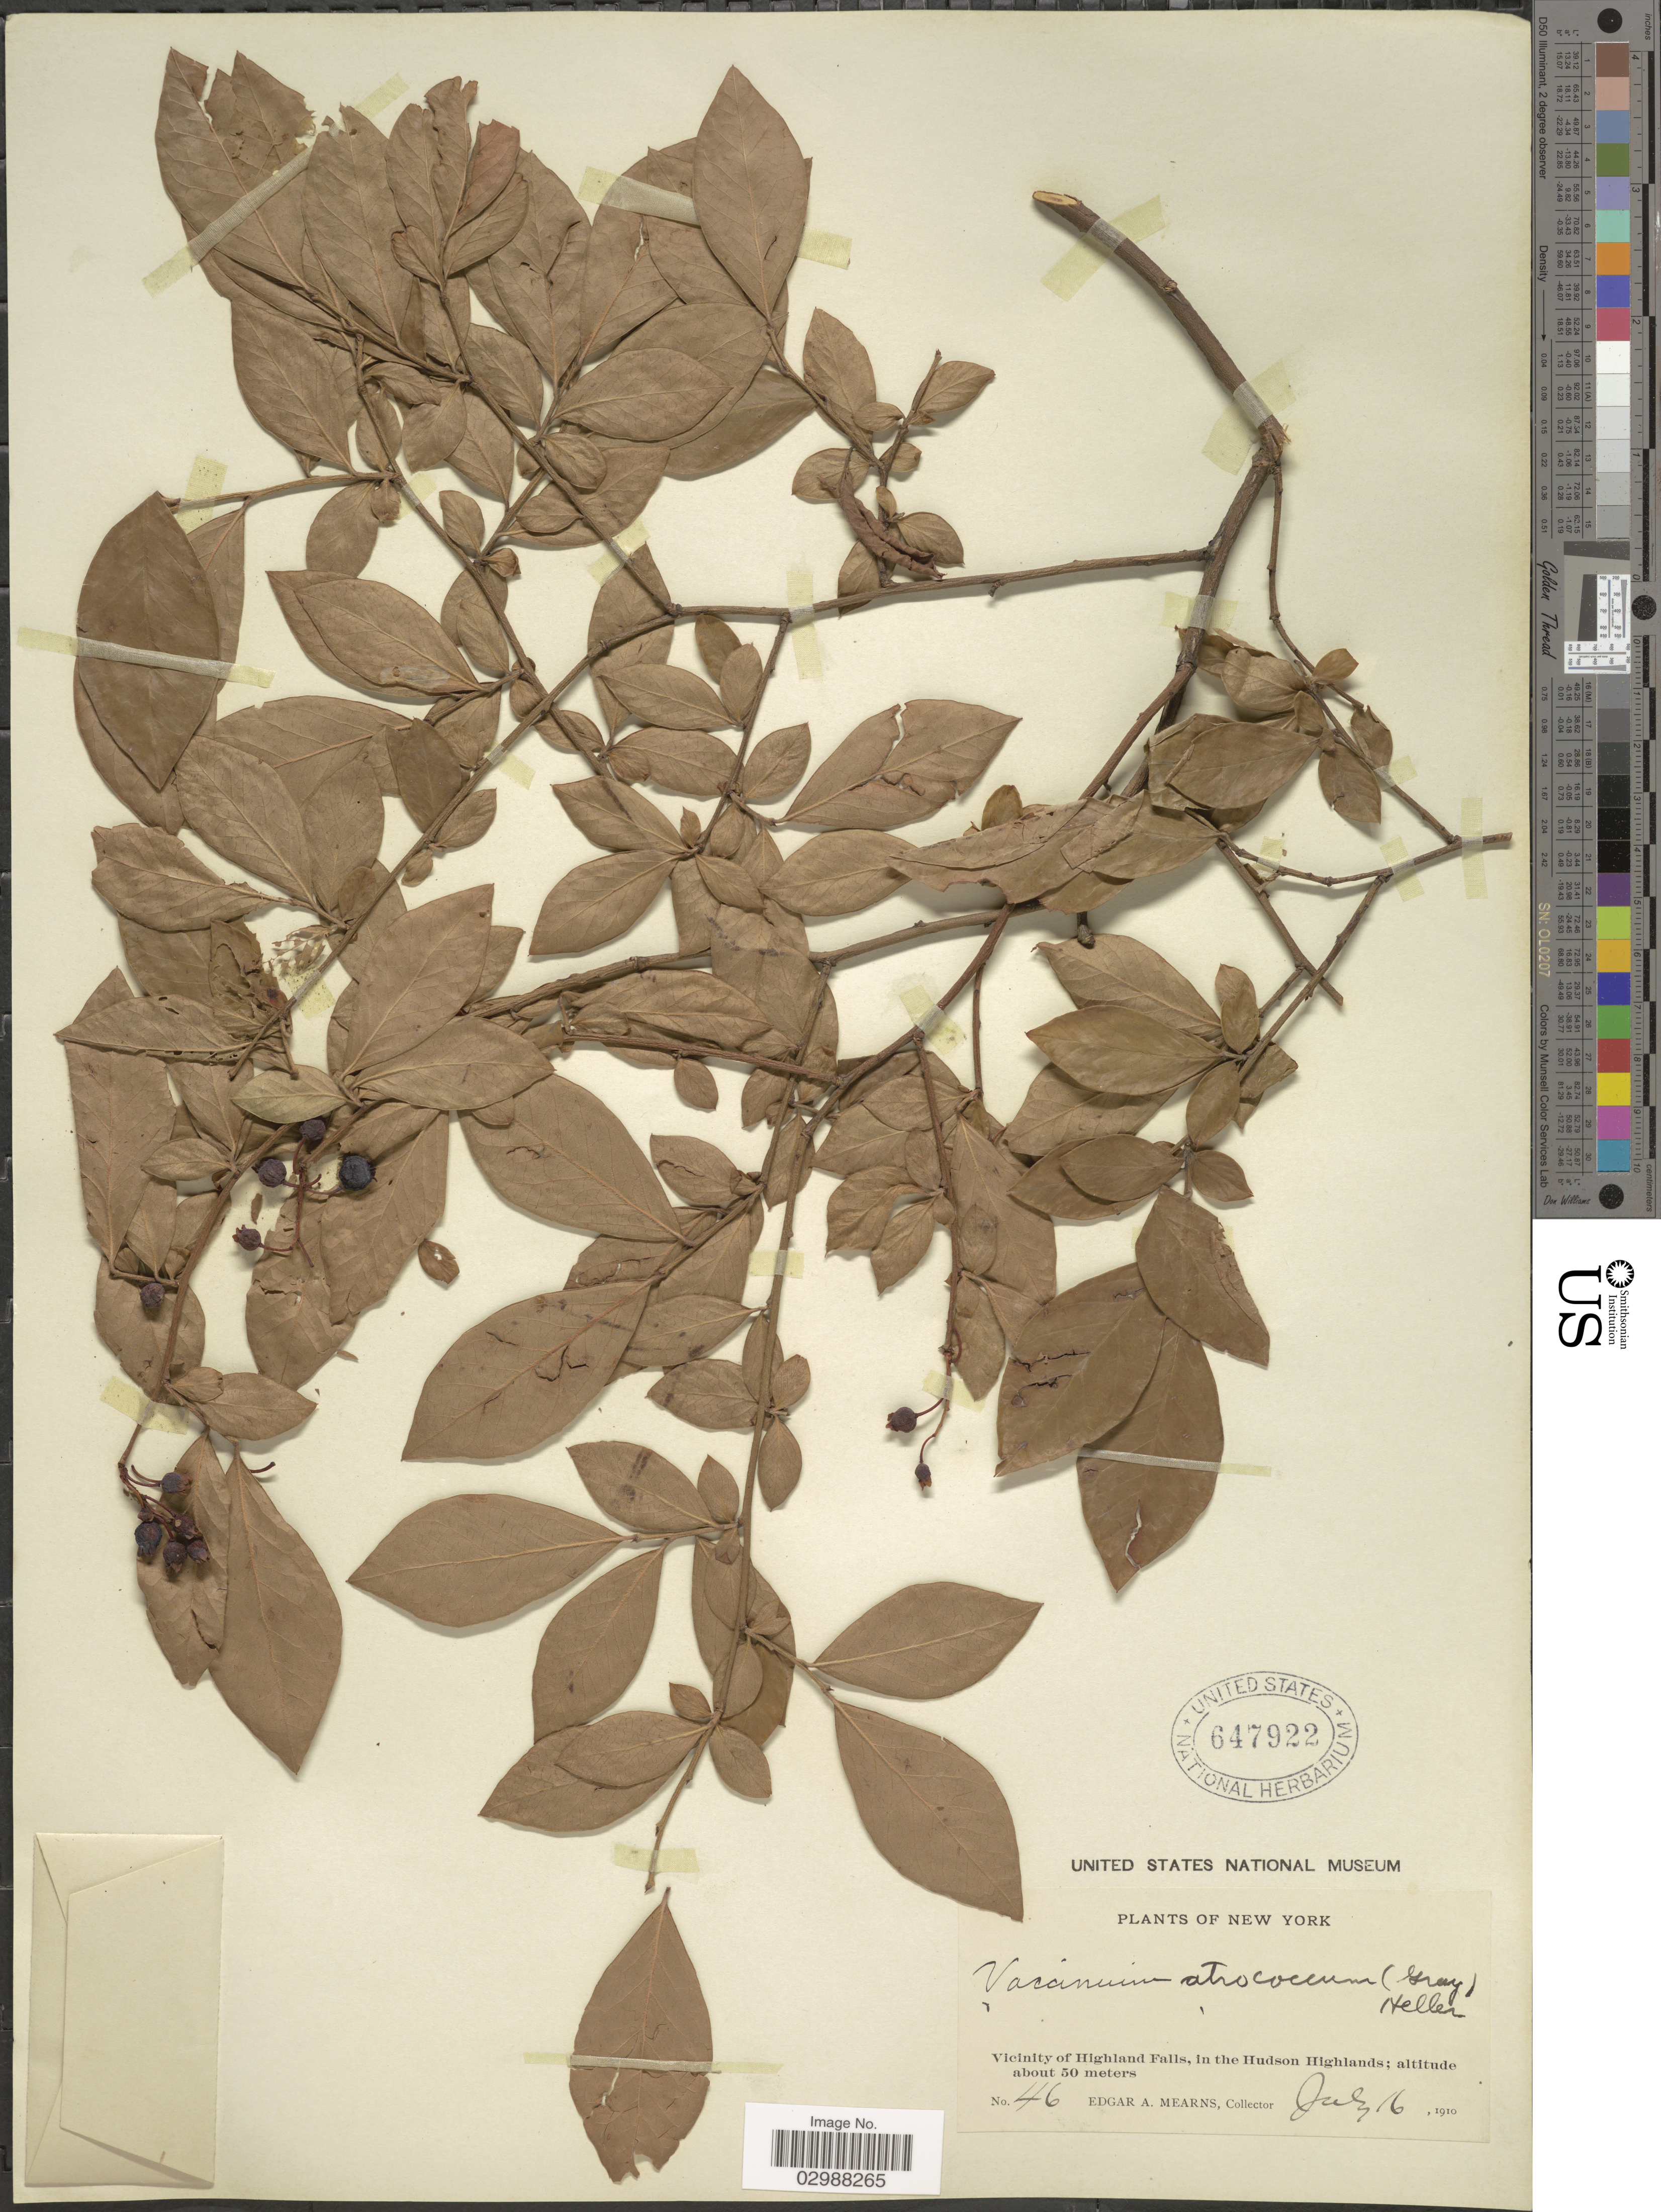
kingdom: Plantae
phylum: Tracheophyta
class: Magnoliopsida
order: Ericales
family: Ericaceae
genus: Vaccinium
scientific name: Vaccinium fuscatum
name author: Aiton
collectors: E. A. Mearns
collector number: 46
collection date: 1910-07-16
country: United States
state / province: New York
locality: Vicinity of Highland Falls, in the Hudson Highlands.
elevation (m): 50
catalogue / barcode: US 647922